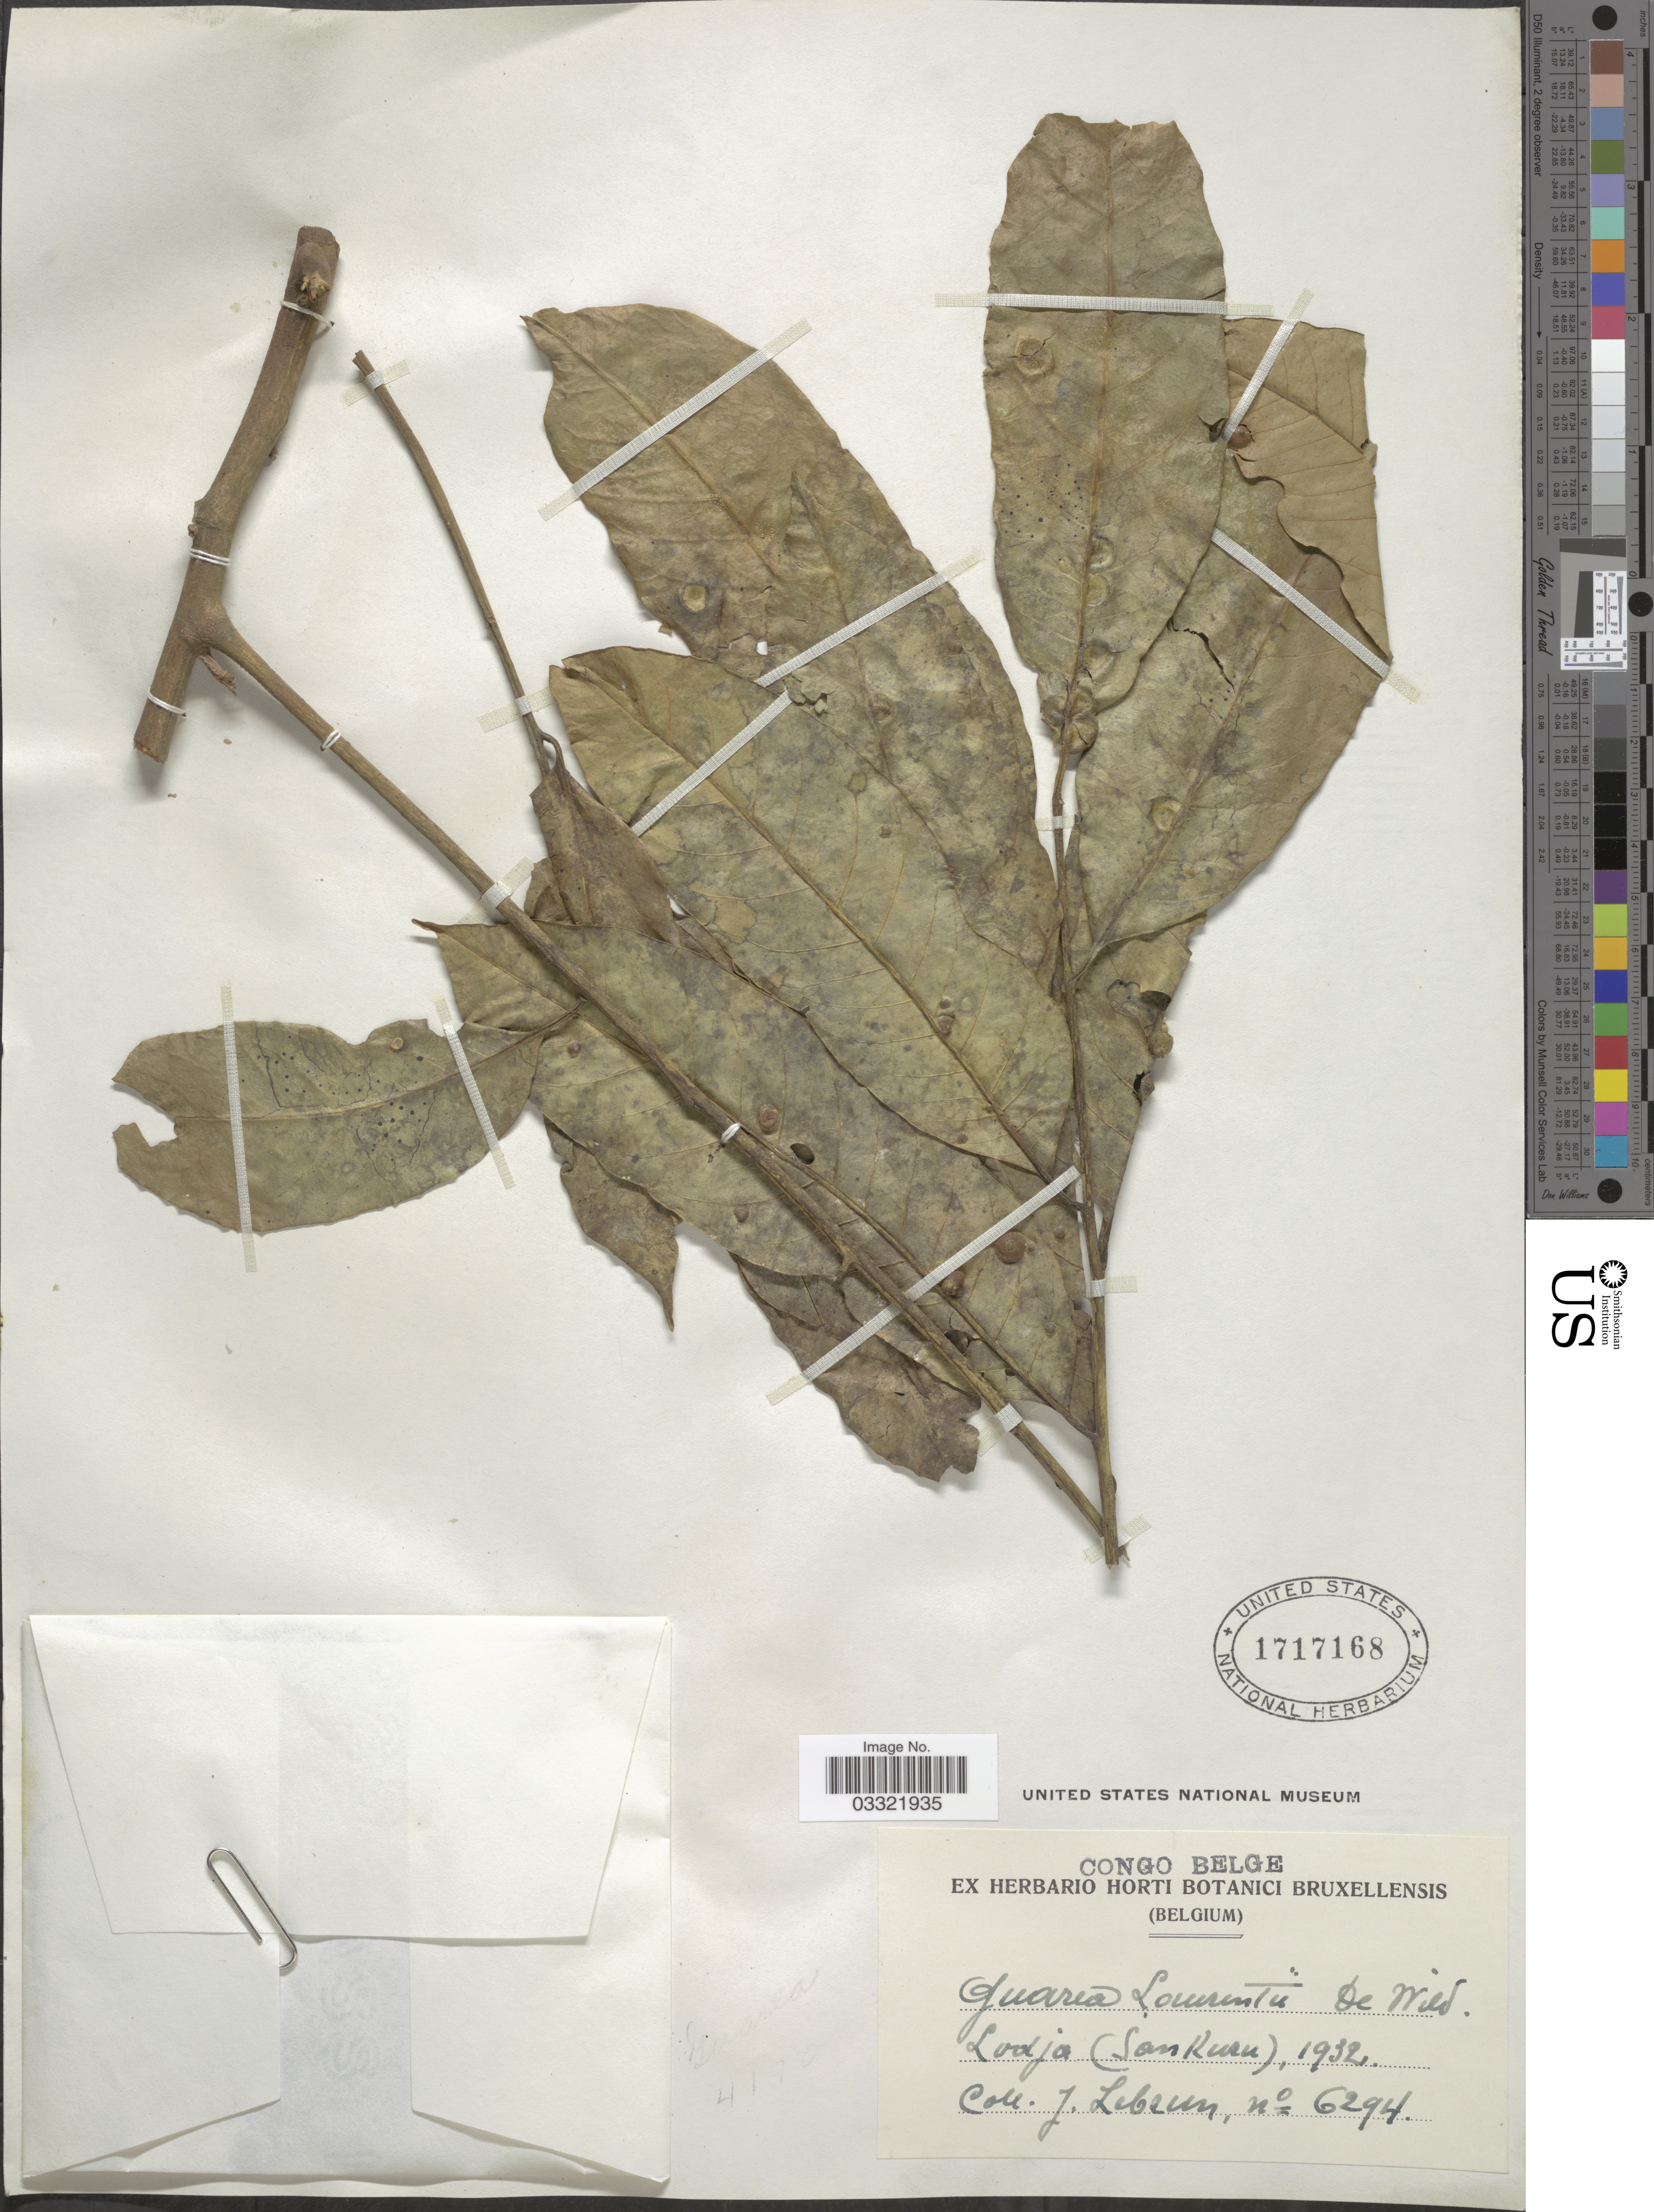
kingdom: Plantae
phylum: Tracheophyta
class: Magnoliopsida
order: Sapindales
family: Meliaceae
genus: Leplaea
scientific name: Leplaea laurentii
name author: (De Wild.) Koenen & J.J. de Wilde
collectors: J. A. Lebrun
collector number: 6294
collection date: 1932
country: Congo, Democratic Republic of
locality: Congo Belge, Lodja (Sankuru).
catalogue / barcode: US 1717168